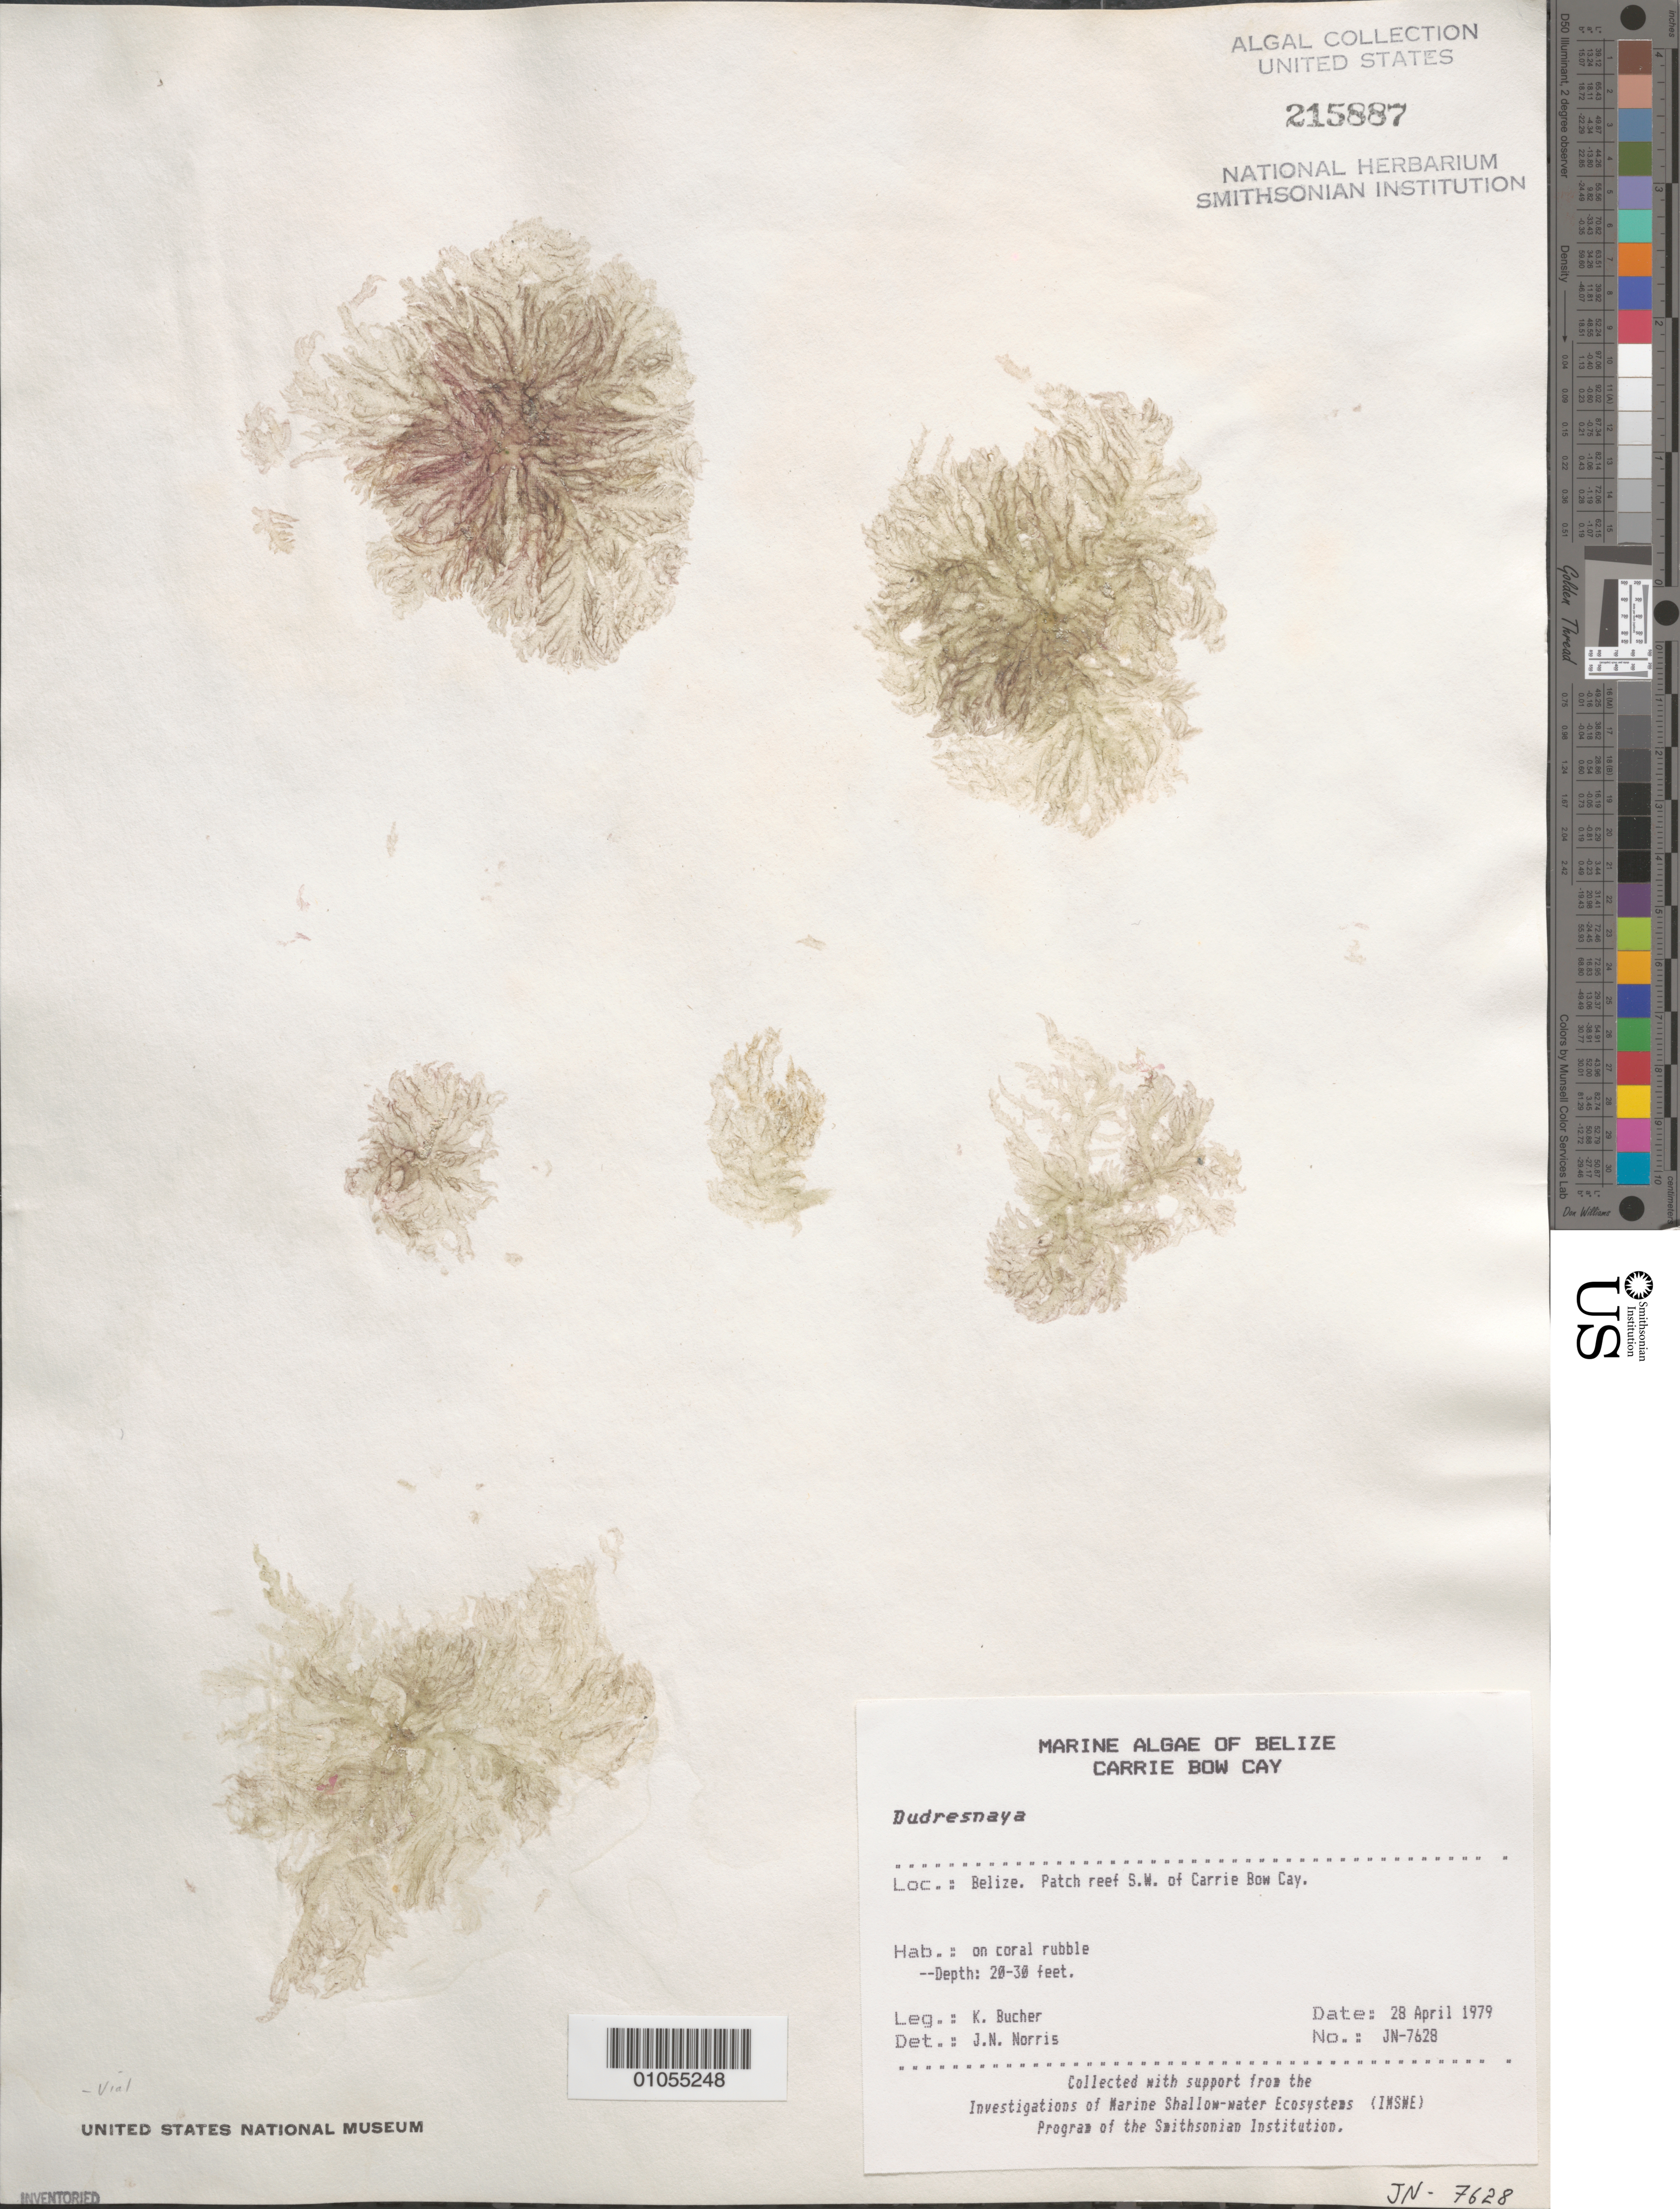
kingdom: Plantae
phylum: Rhodophyta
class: Florideophyceae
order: Gigartinales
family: Dumontiaceae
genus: Dudresnaya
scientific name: Dudresnaya sp.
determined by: Norris, James N.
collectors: K. E. Bucher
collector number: JN-7628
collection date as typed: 28 Apr 1979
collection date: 1979-04-28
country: Belize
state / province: Stann Creek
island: Carrie Bow Cay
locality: Patch reef southwest of Carrie Bow Cay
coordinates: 16 48'N, 88 05'W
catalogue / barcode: US 215887